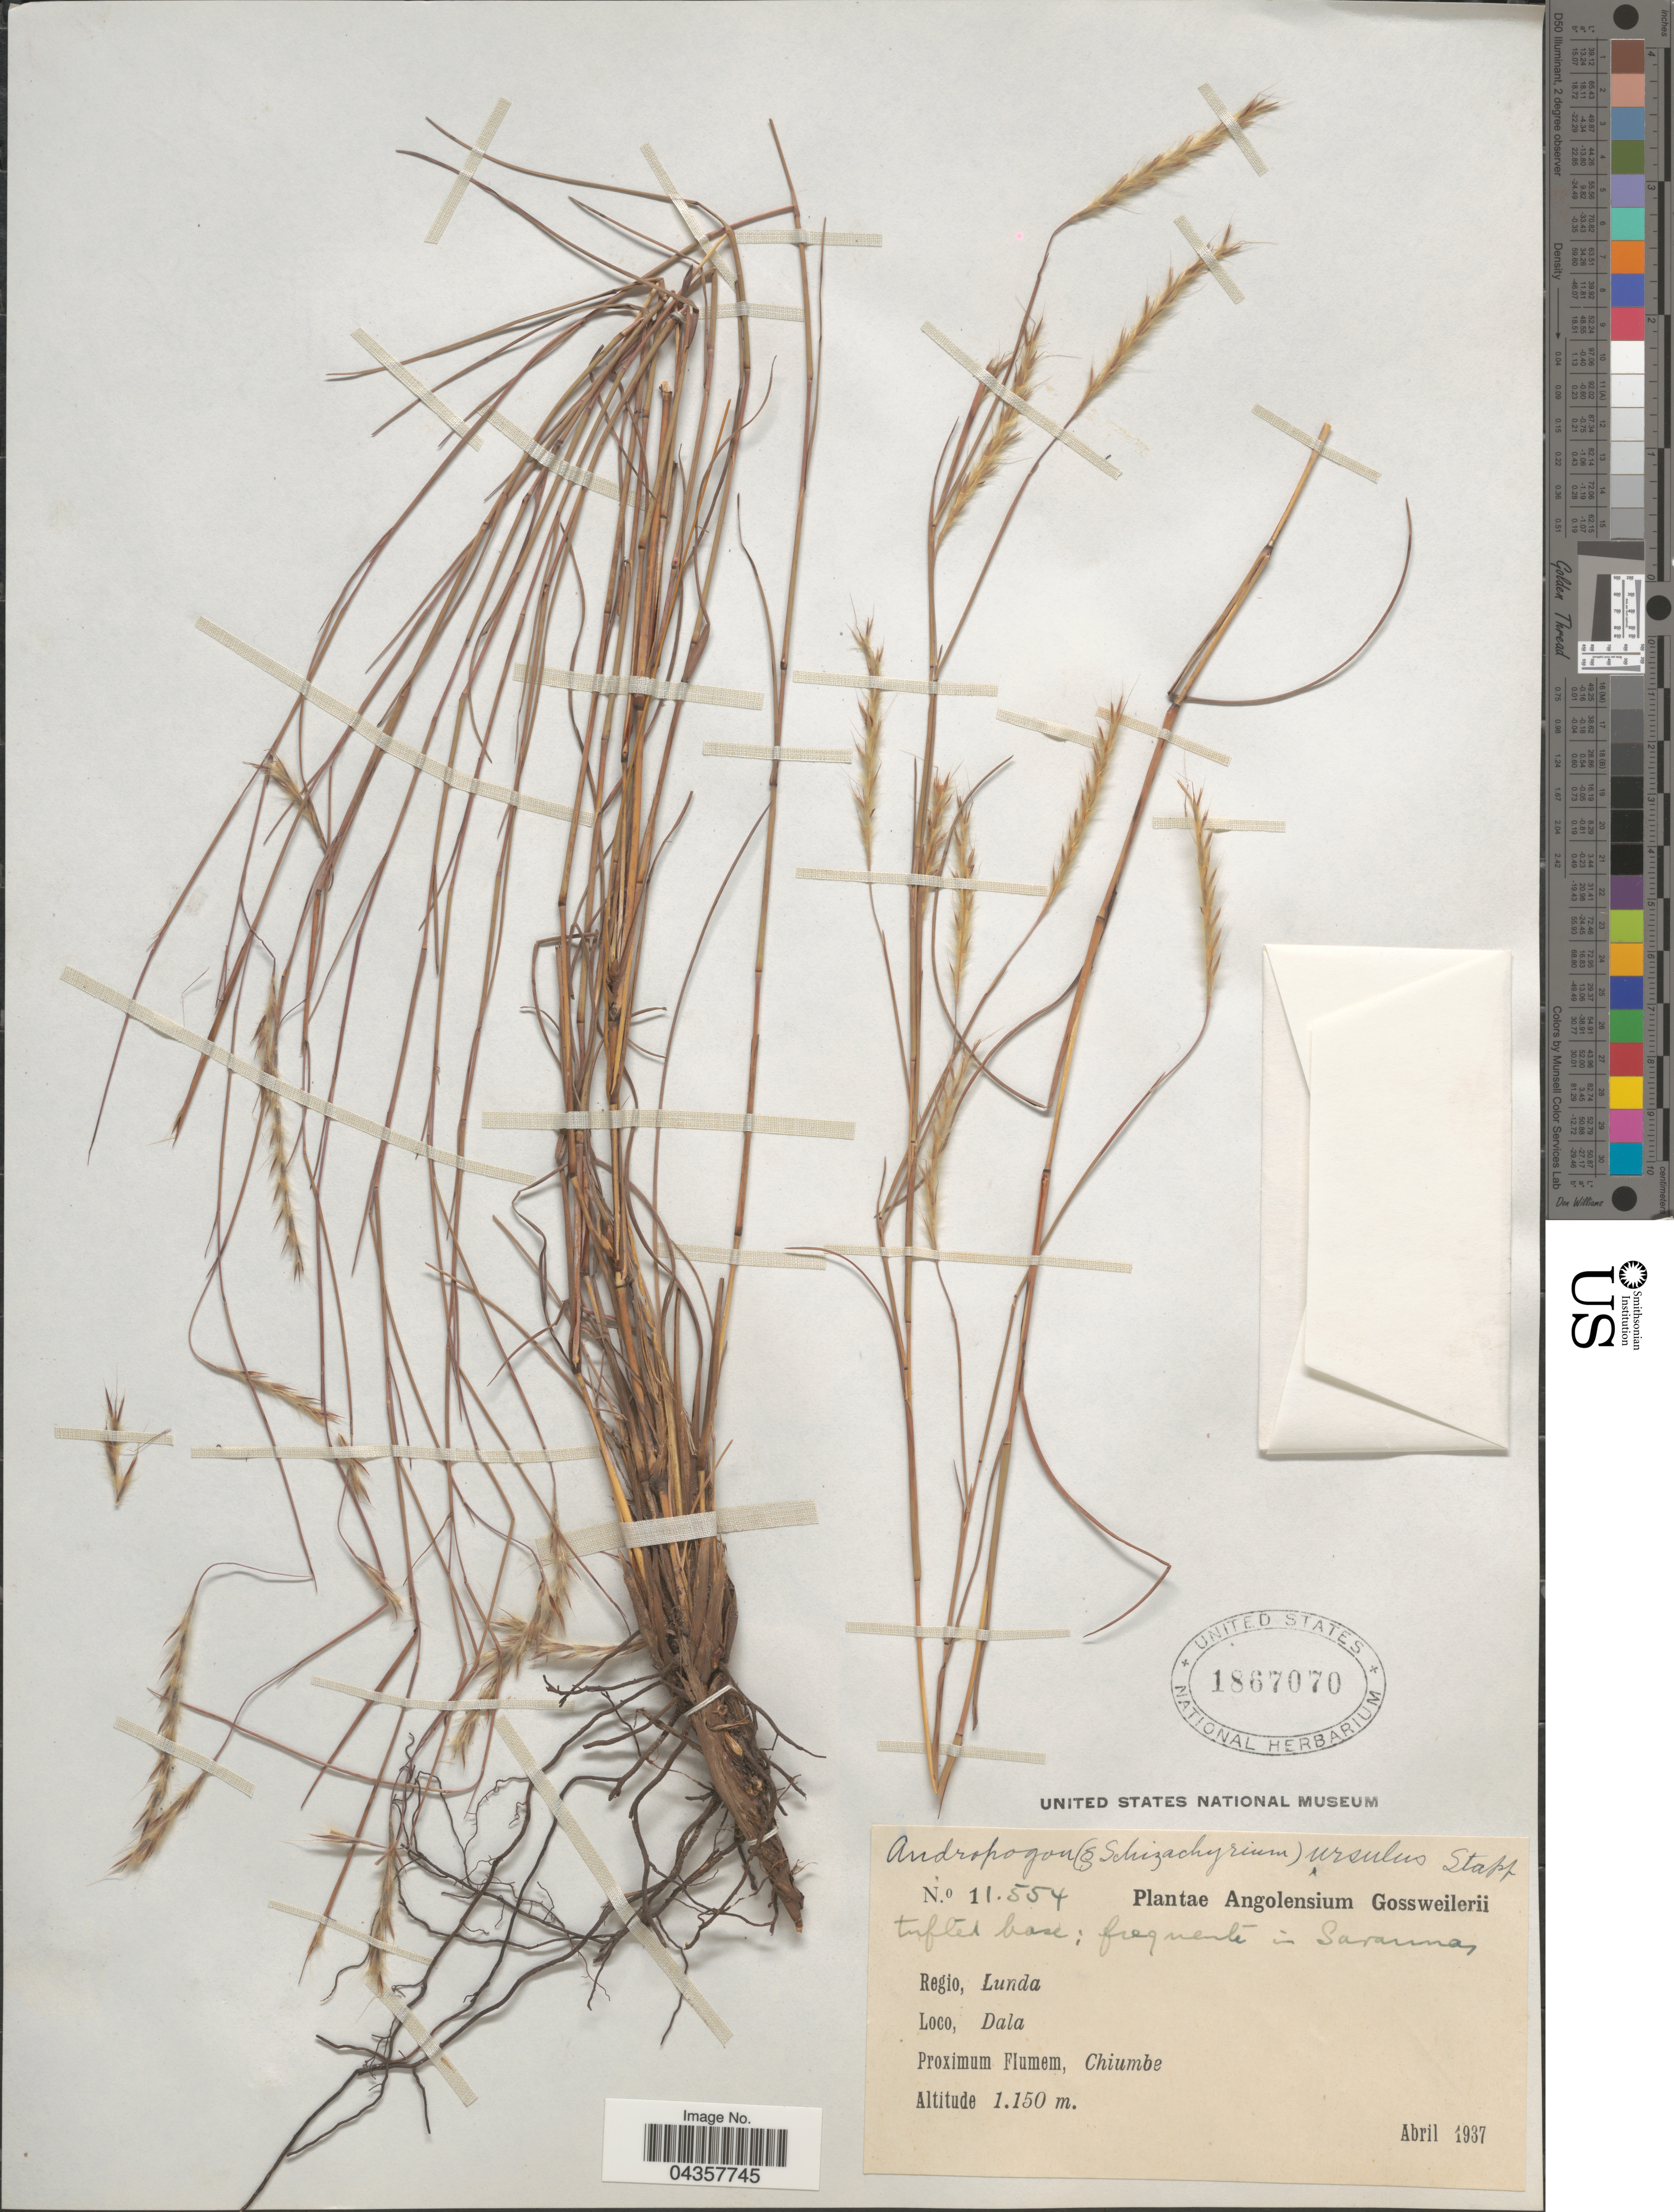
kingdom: Plantae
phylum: Tracheophyta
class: Liliopsida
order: Poales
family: Poaceae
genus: Schizachyrium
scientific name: Schizachyrium jeffreysii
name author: (Hack.) Stapf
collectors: -. Gossweiler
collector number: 11554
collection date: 1937-04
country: Angola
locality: Angolensium. Regio, Lunda. Dala. Proximun Flumem, Chiumbe.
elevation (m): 1150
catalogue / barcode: US 1867070